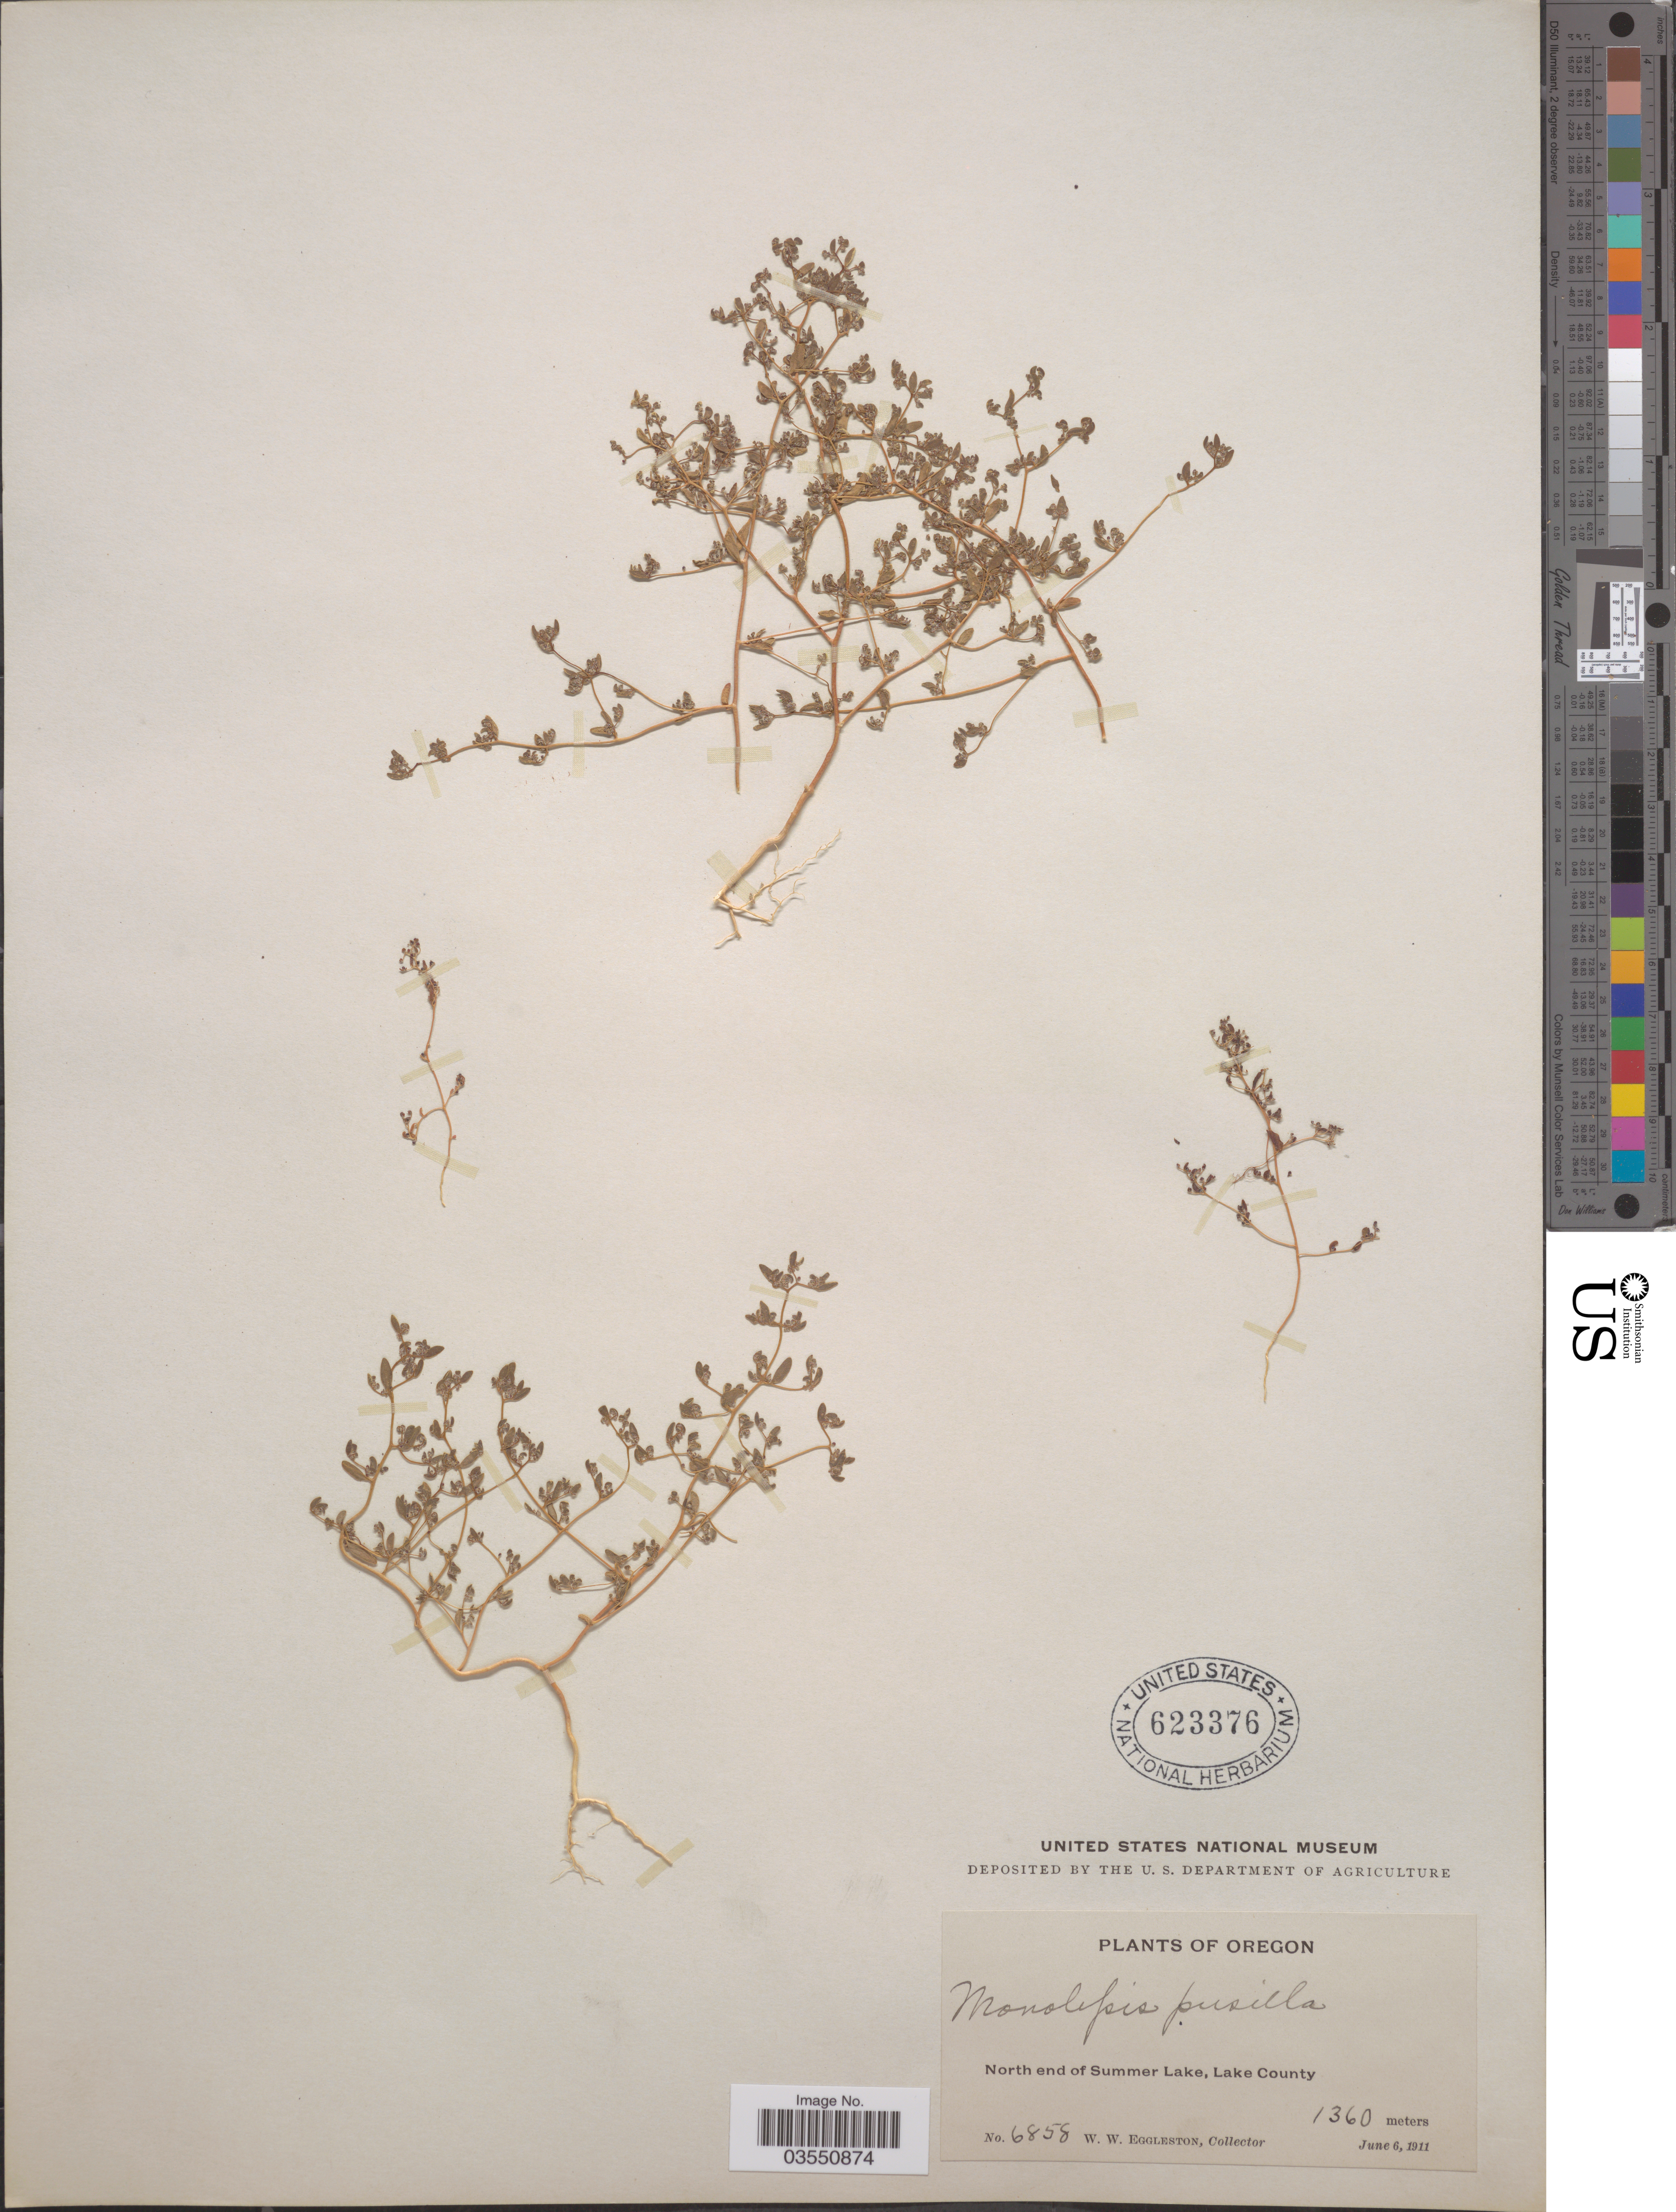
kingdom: Plantae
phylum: Tracheophyta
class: Magnoliopsida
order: Caryophyllales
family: Amaranthaceae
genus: Micromonolepis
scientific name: Micromonolepis pusilla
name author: (Torr. ex S. Watson) Ulbr.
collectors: W. W. Eggleston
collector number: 6858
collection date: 1911-06-06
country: United States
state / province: Oregon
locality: North end of Summer Lake, Lake County.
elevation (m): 1360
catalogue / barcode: US 623376